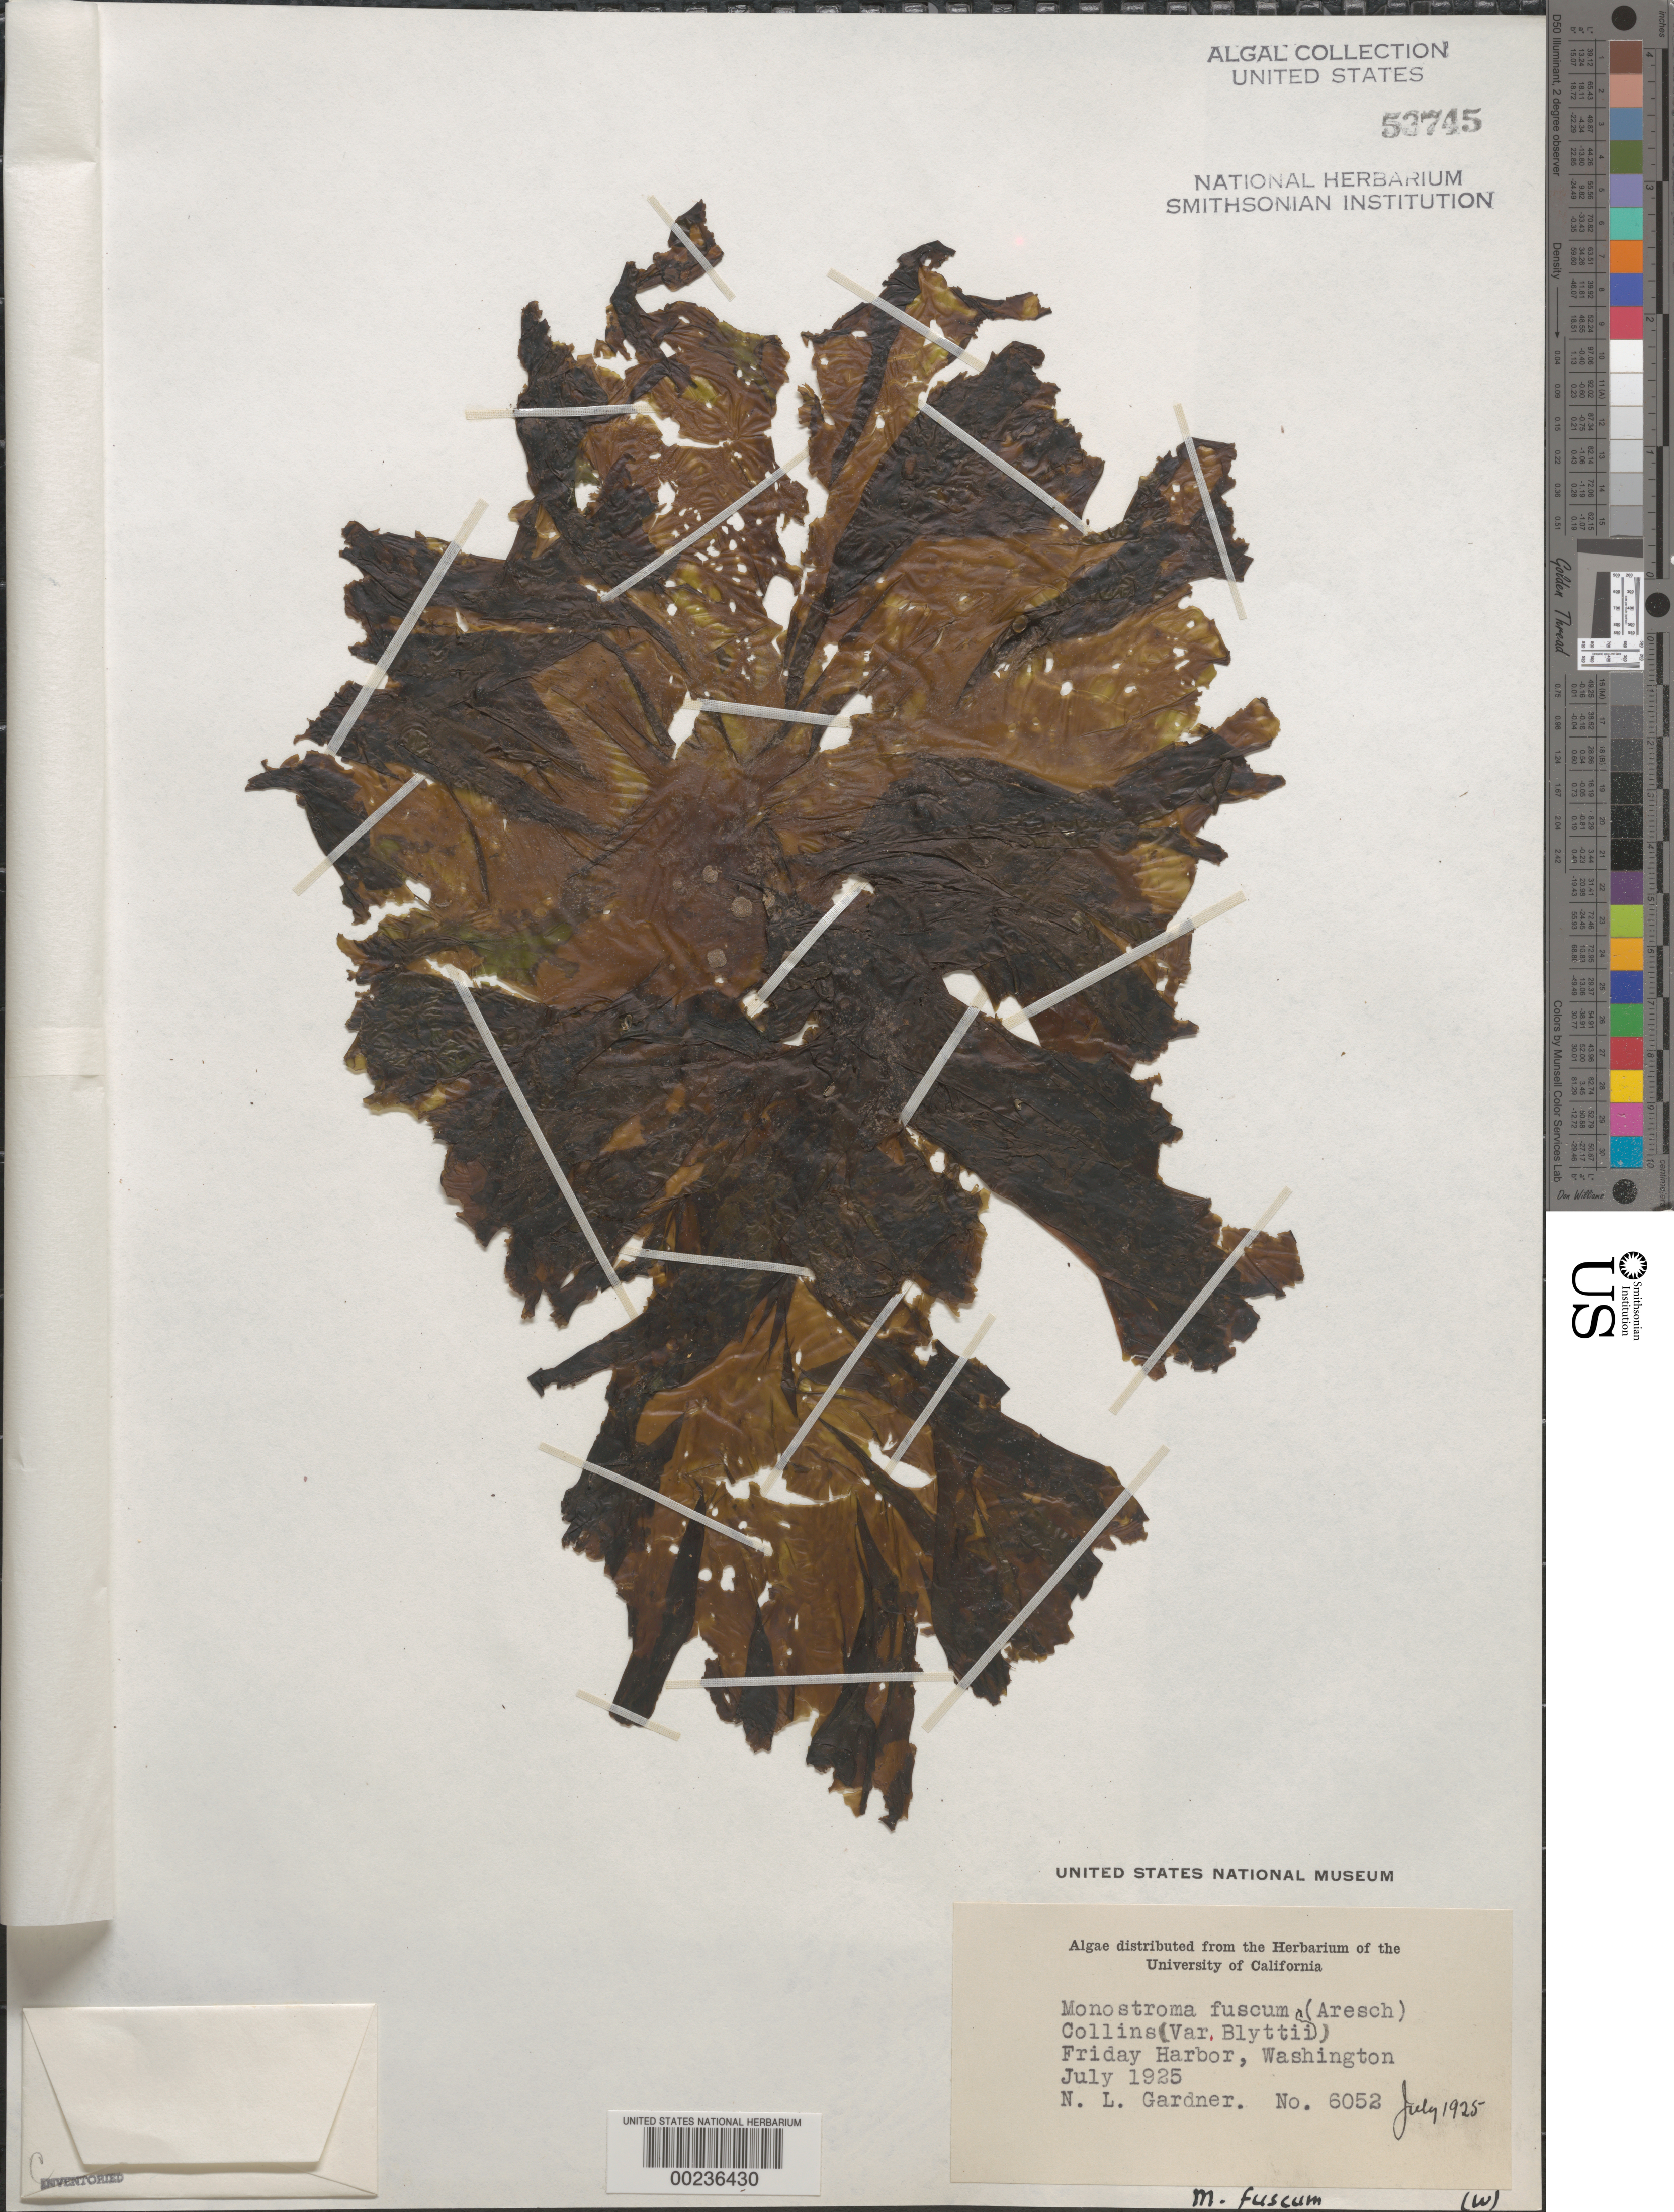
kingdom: Plantae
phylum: Chlorophyta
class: Ulvophyceae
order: Ulvales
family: Ulvaceae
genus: Ulvaria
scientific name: Ulvaria splendens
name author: (Rupr.) K.L.Vinogr.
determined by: Algae name updating Project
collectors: N. Gardner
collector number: NLG 6052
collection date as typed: Jul 1925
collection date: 1925-07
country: United States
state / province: Washington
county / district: San Juan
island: San Juan Island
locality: Friday Harbor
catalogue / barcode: US 53745